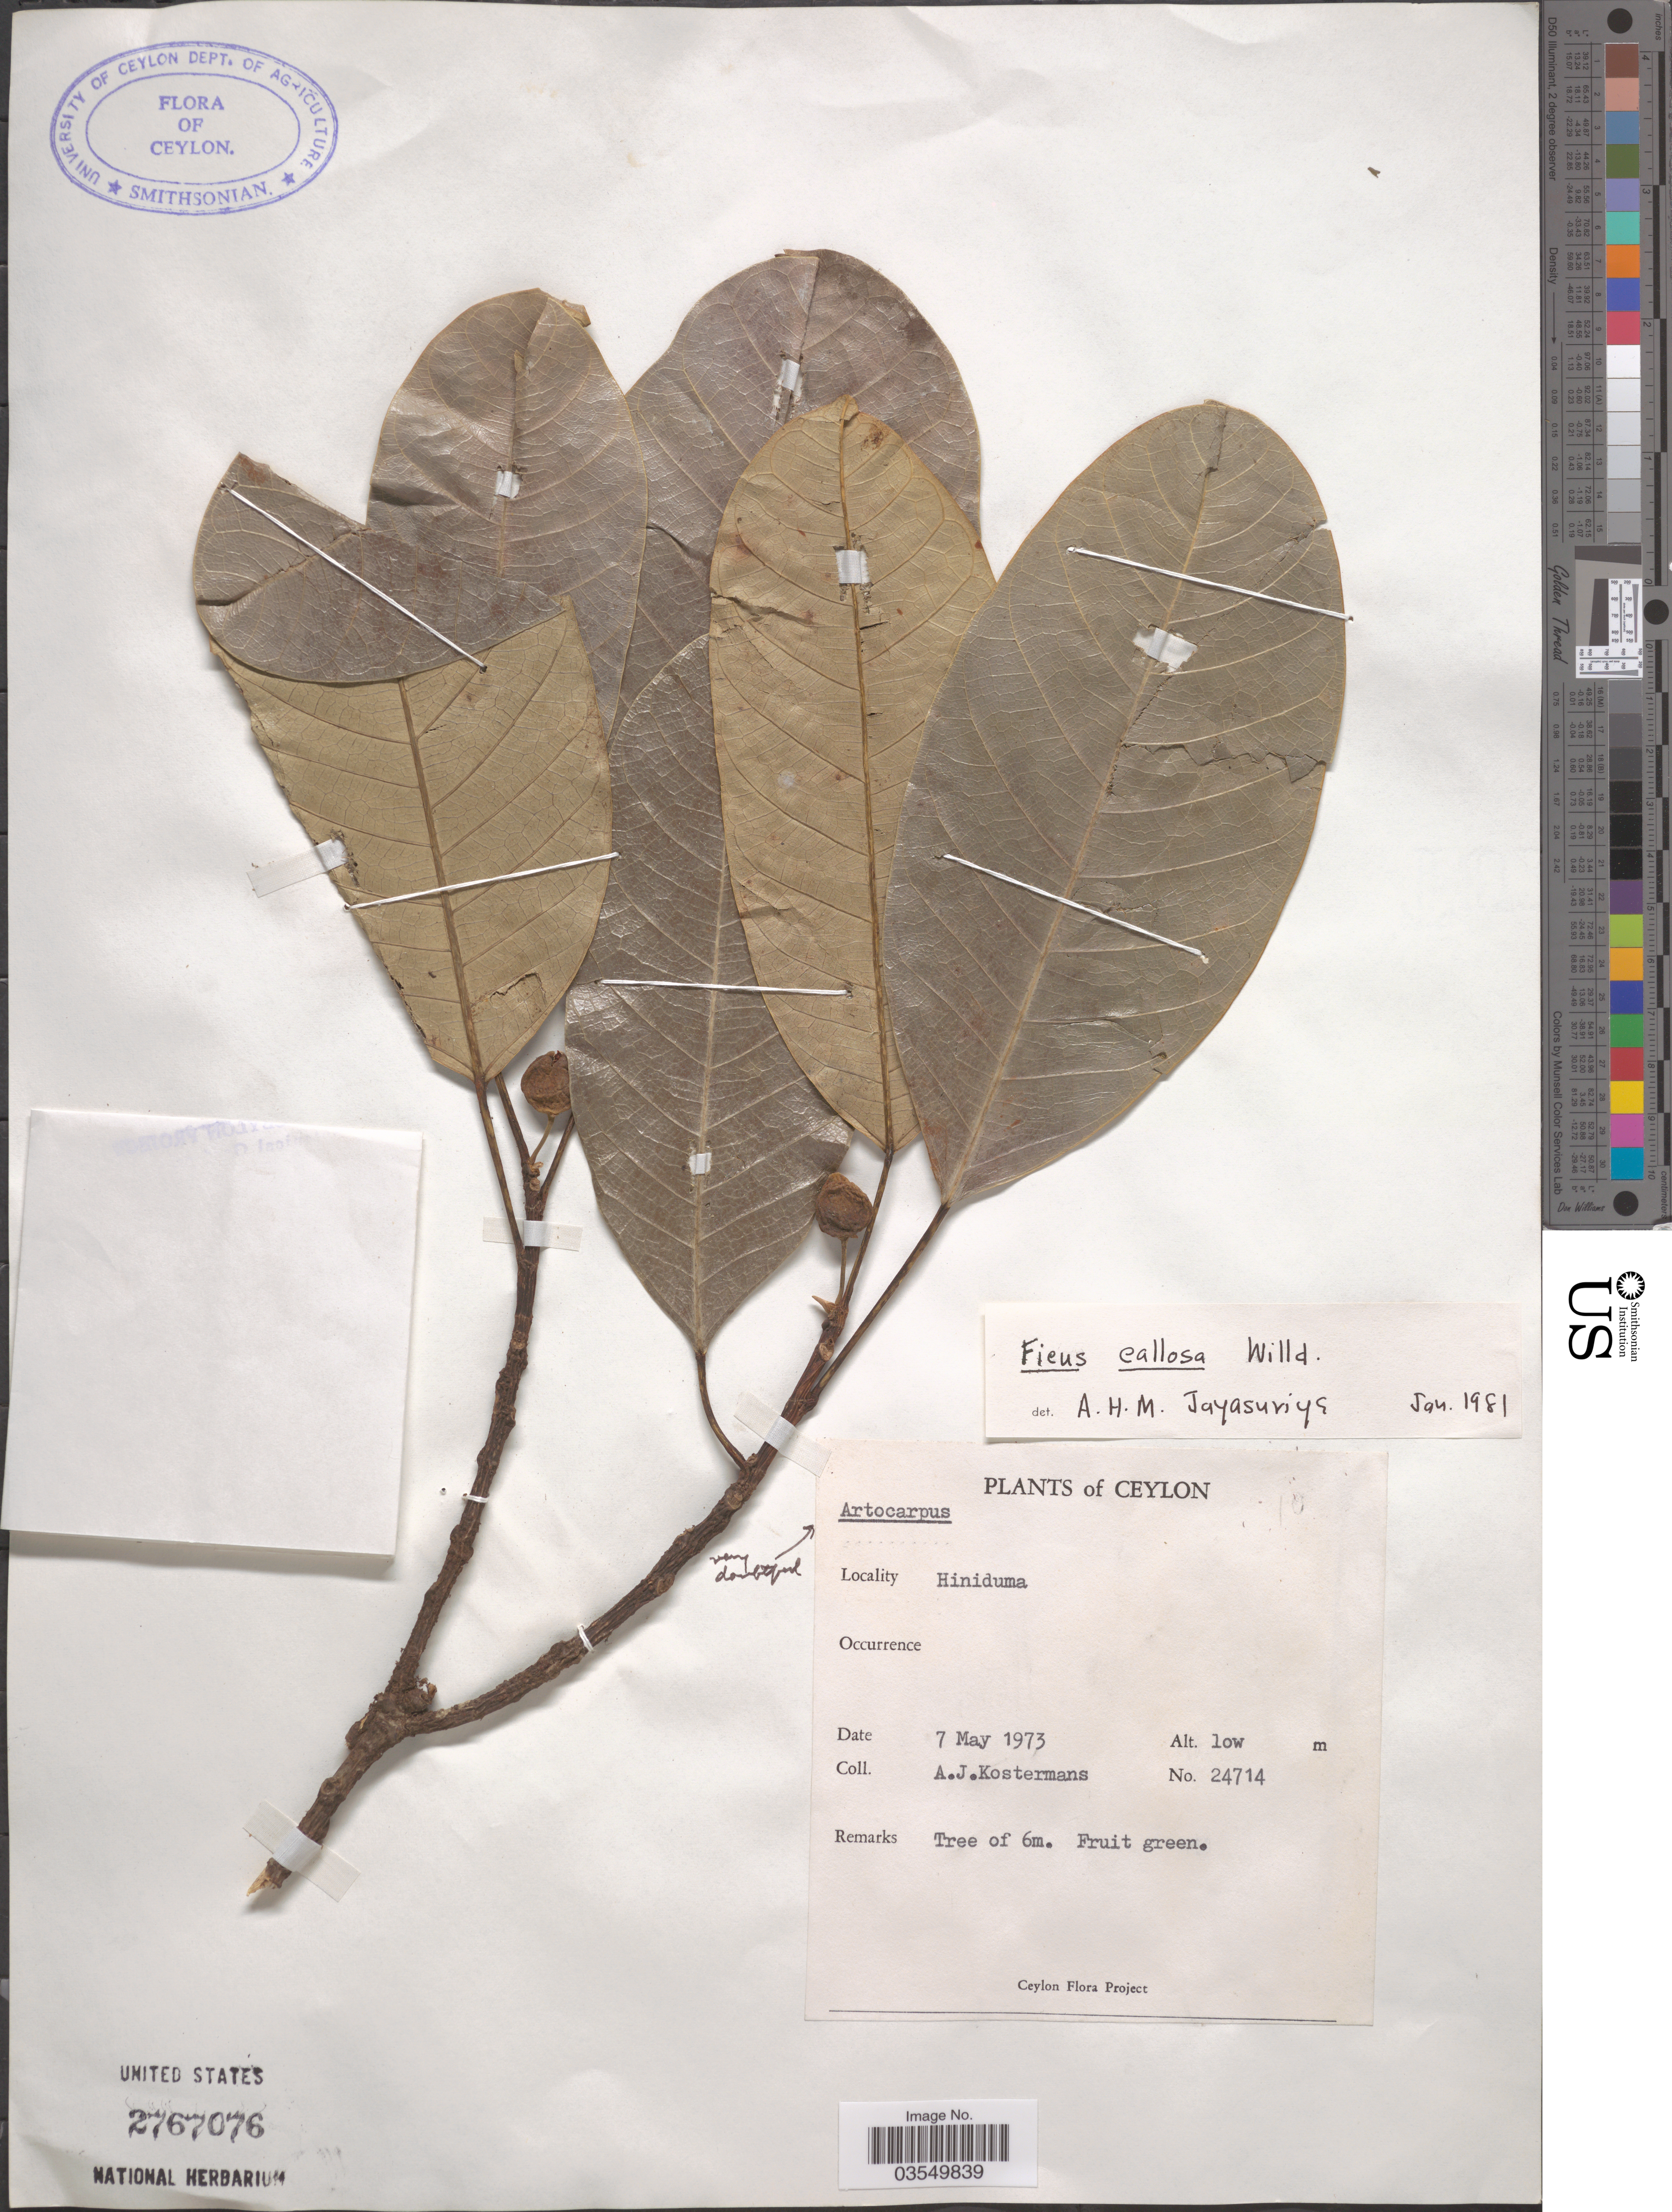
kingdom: Plantae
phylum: Tracheophyta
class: Magnoliopsida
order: Rosales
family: Moraceae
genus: Ficus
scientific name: Ficus callosa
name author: Willd.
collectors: A. J. G. Kostermans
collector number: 24714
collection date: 1973-05-07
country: Sri Lanka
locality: Ceylon. Hiniduma.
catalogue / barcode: US 2767076